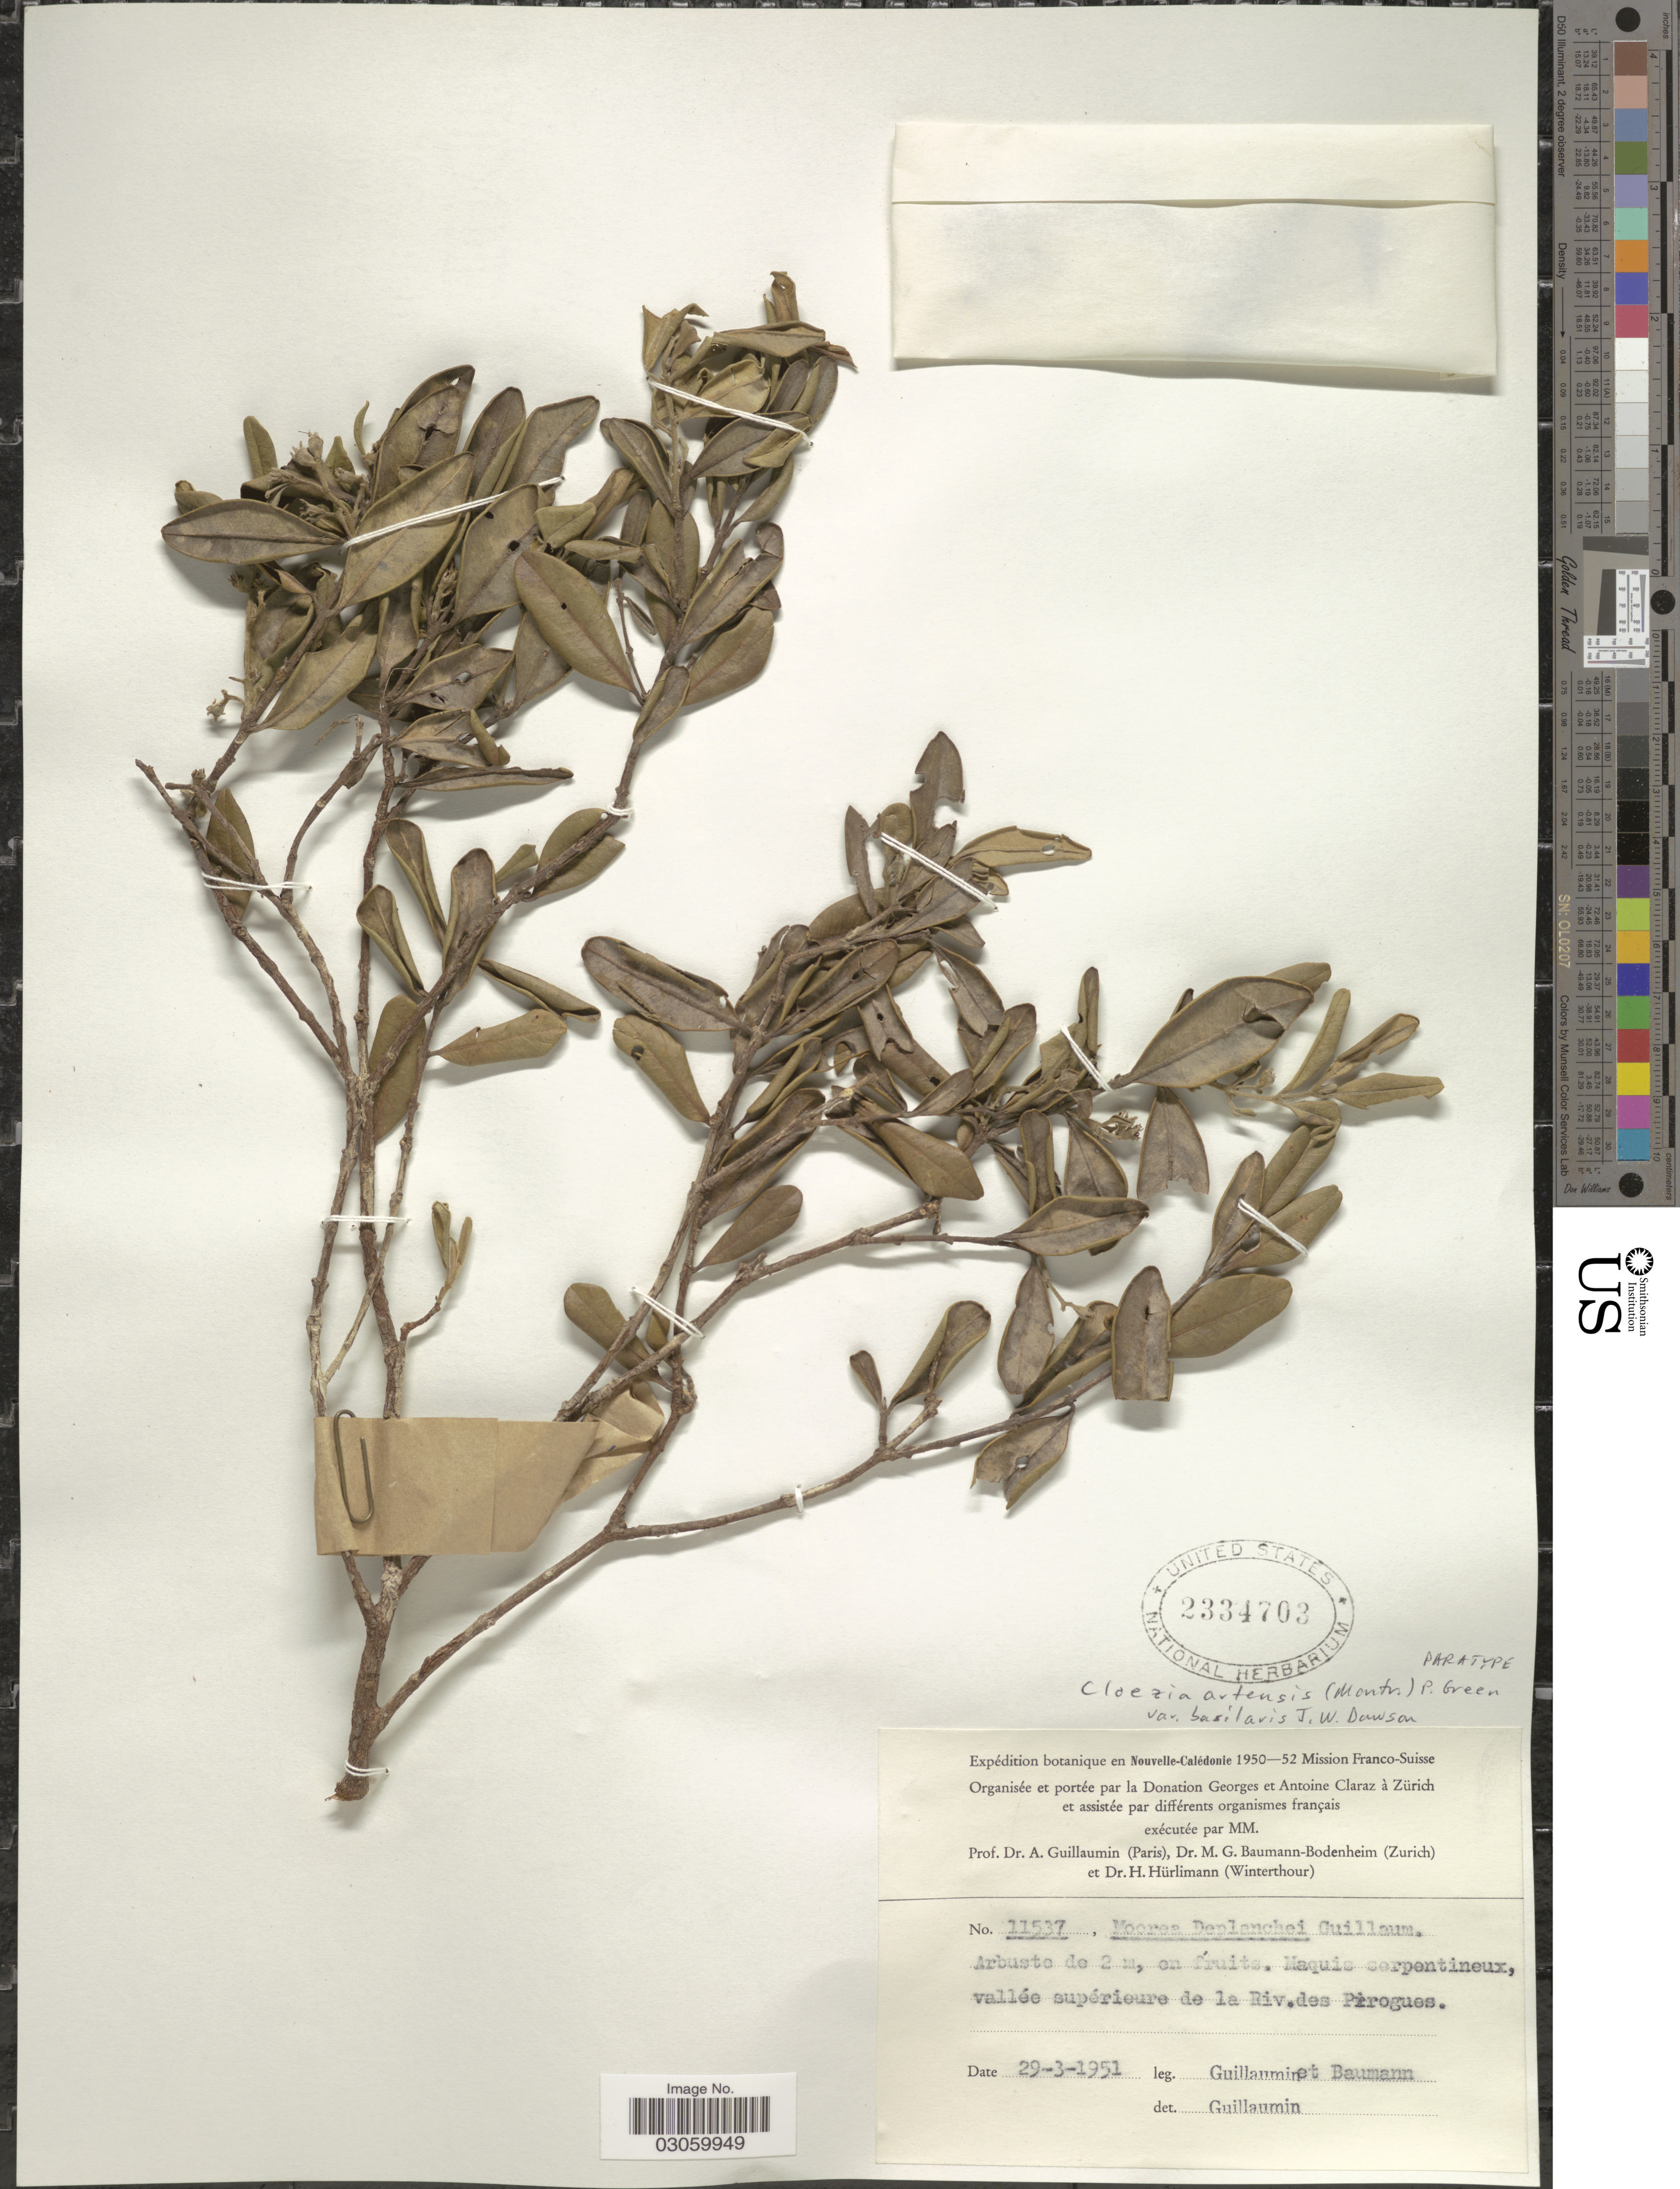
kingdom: Plantae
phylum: Tracheophyta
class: Magnoliopsida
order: Myrtales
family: Myrtaceae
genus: Cloezia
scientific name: Cloezia artensis var. basilaris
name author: J.W. Dawson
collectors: A. Guillaumin & M. G. Baumann-Bodenheim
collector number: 11537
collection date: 1951-03-29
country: New Caledonia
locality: Vallée supérieure de la Riv. des Pirogues.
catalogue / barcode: US 2334703